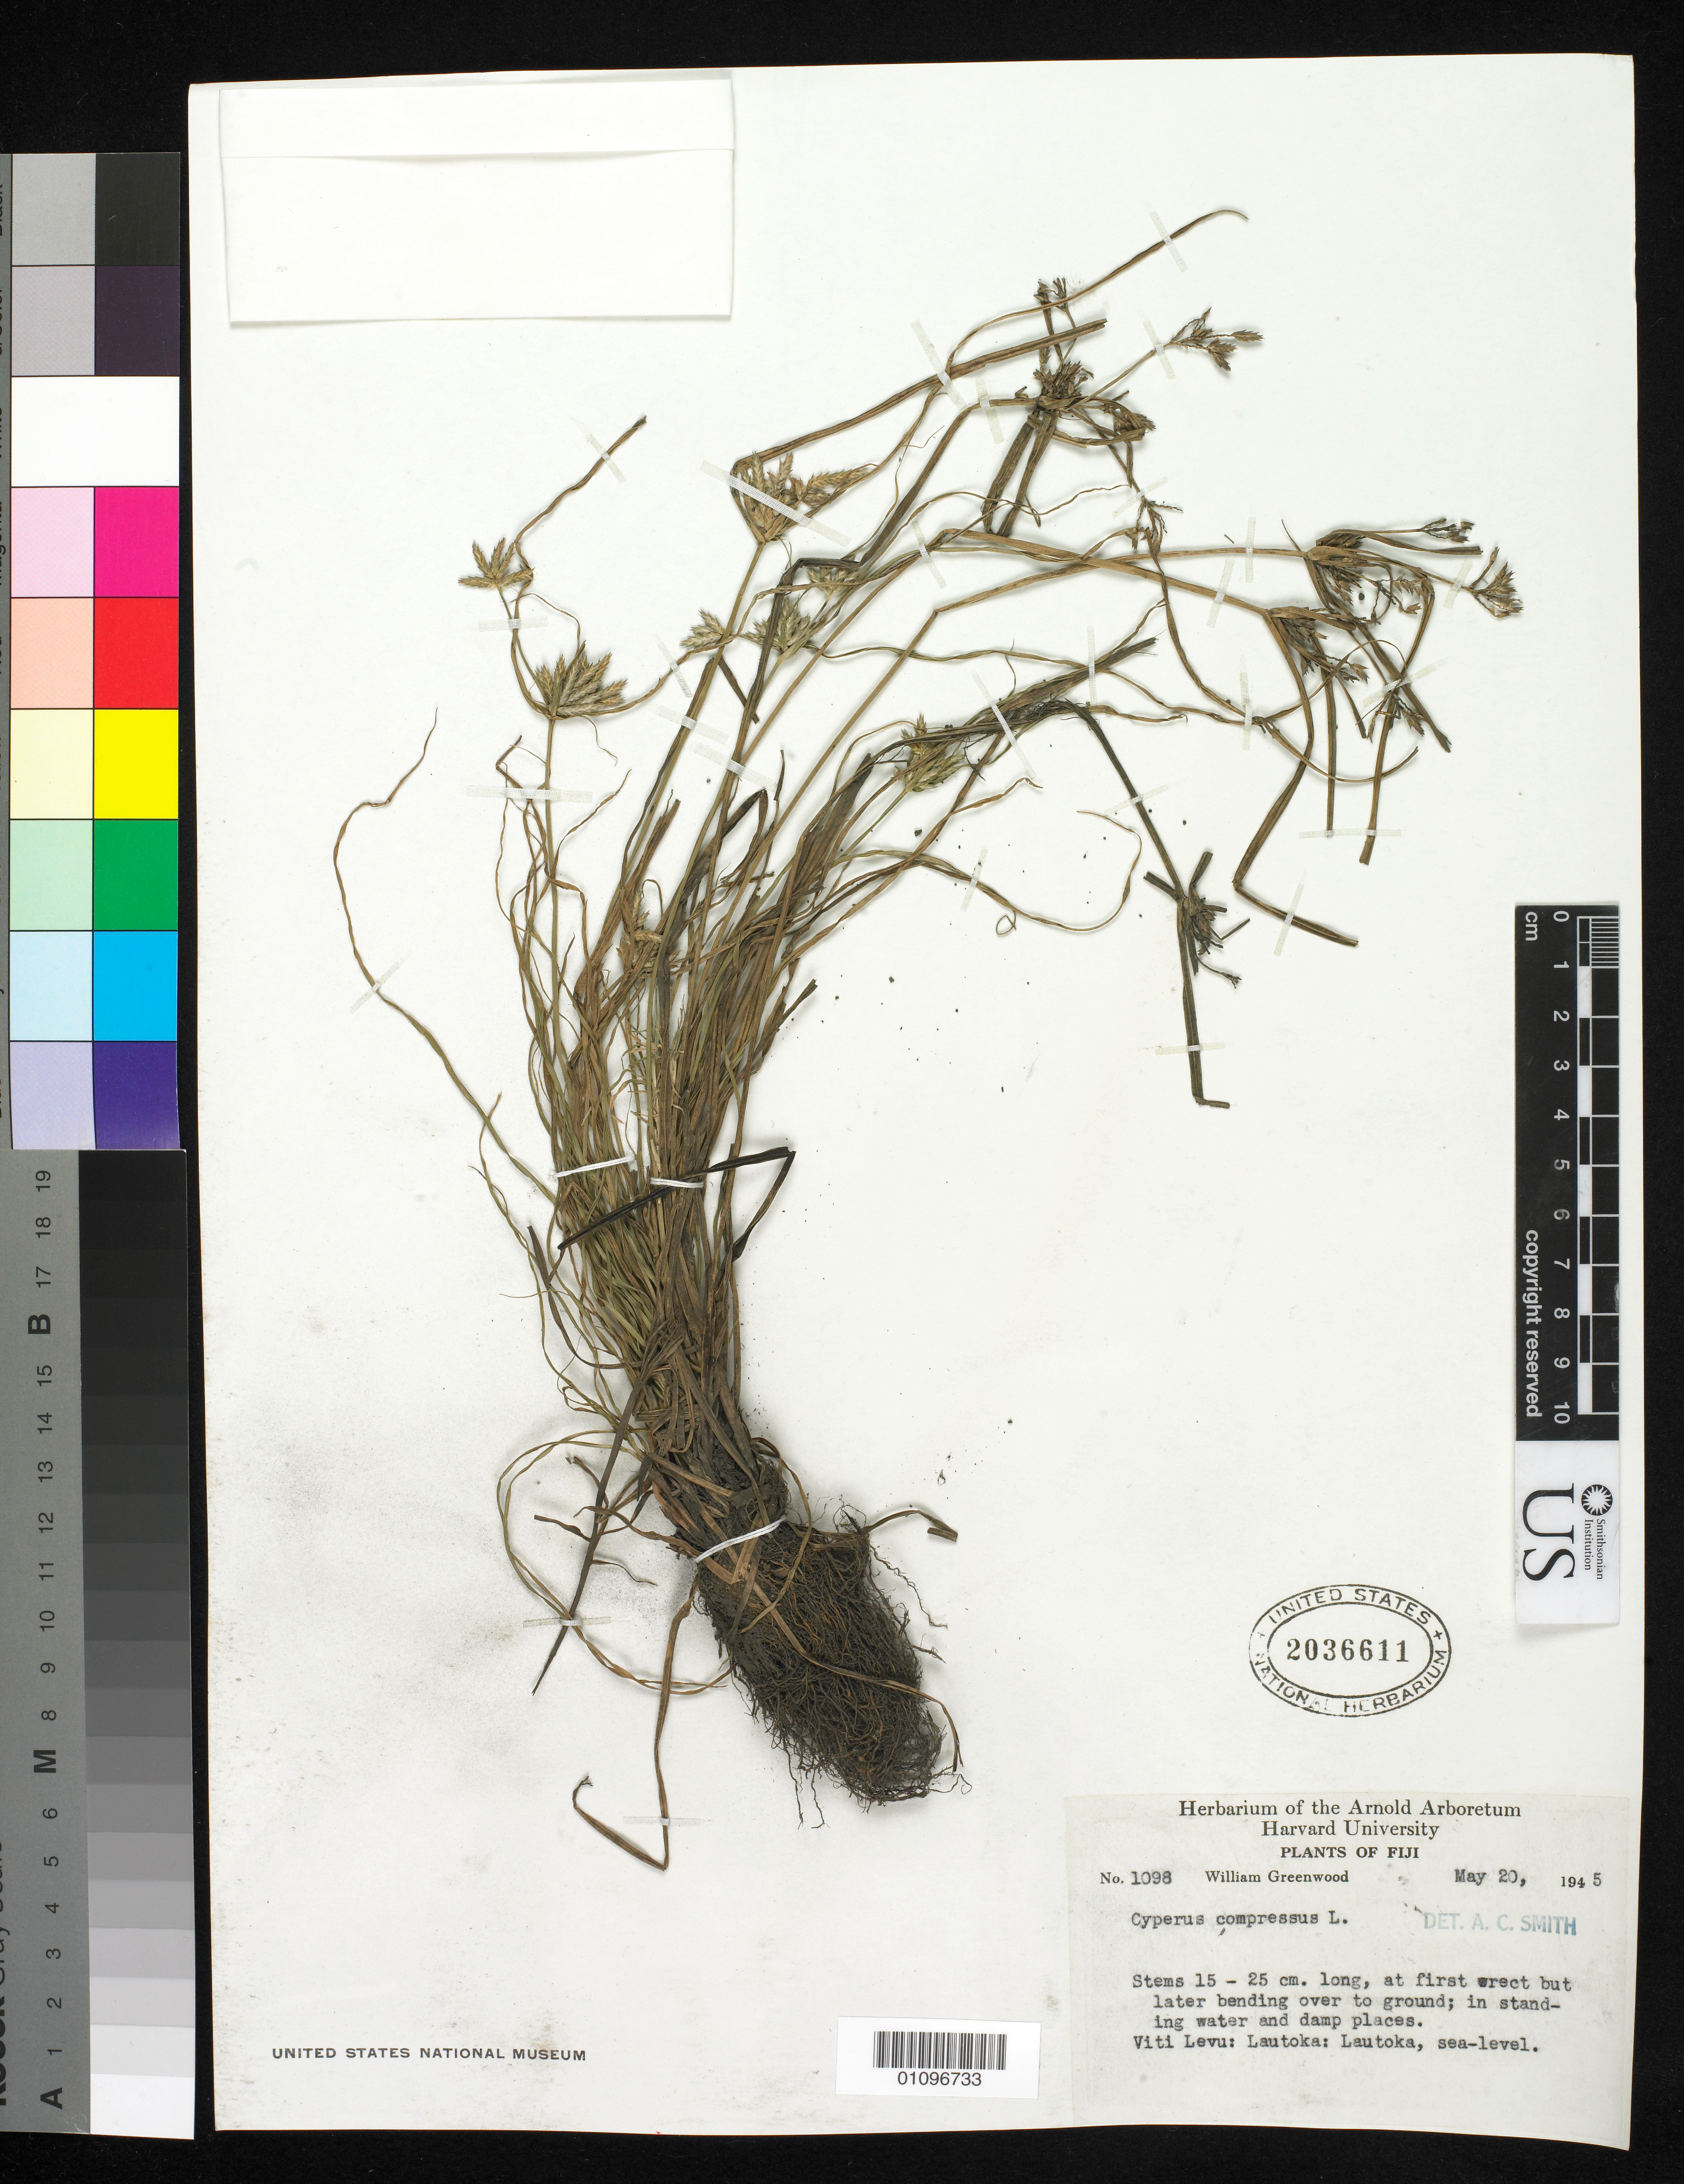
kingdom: Plantae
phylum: Tracheophyta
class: Liliopsida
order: Poales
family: Cyperaceae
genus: Cyperus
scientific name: Cyperus compressus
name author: L.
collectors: W. Greenwood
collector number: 1098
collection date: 1945-05-20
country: Fiji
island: Viti Levu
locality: Lautoka: Lautoka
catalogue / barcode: US 2036611